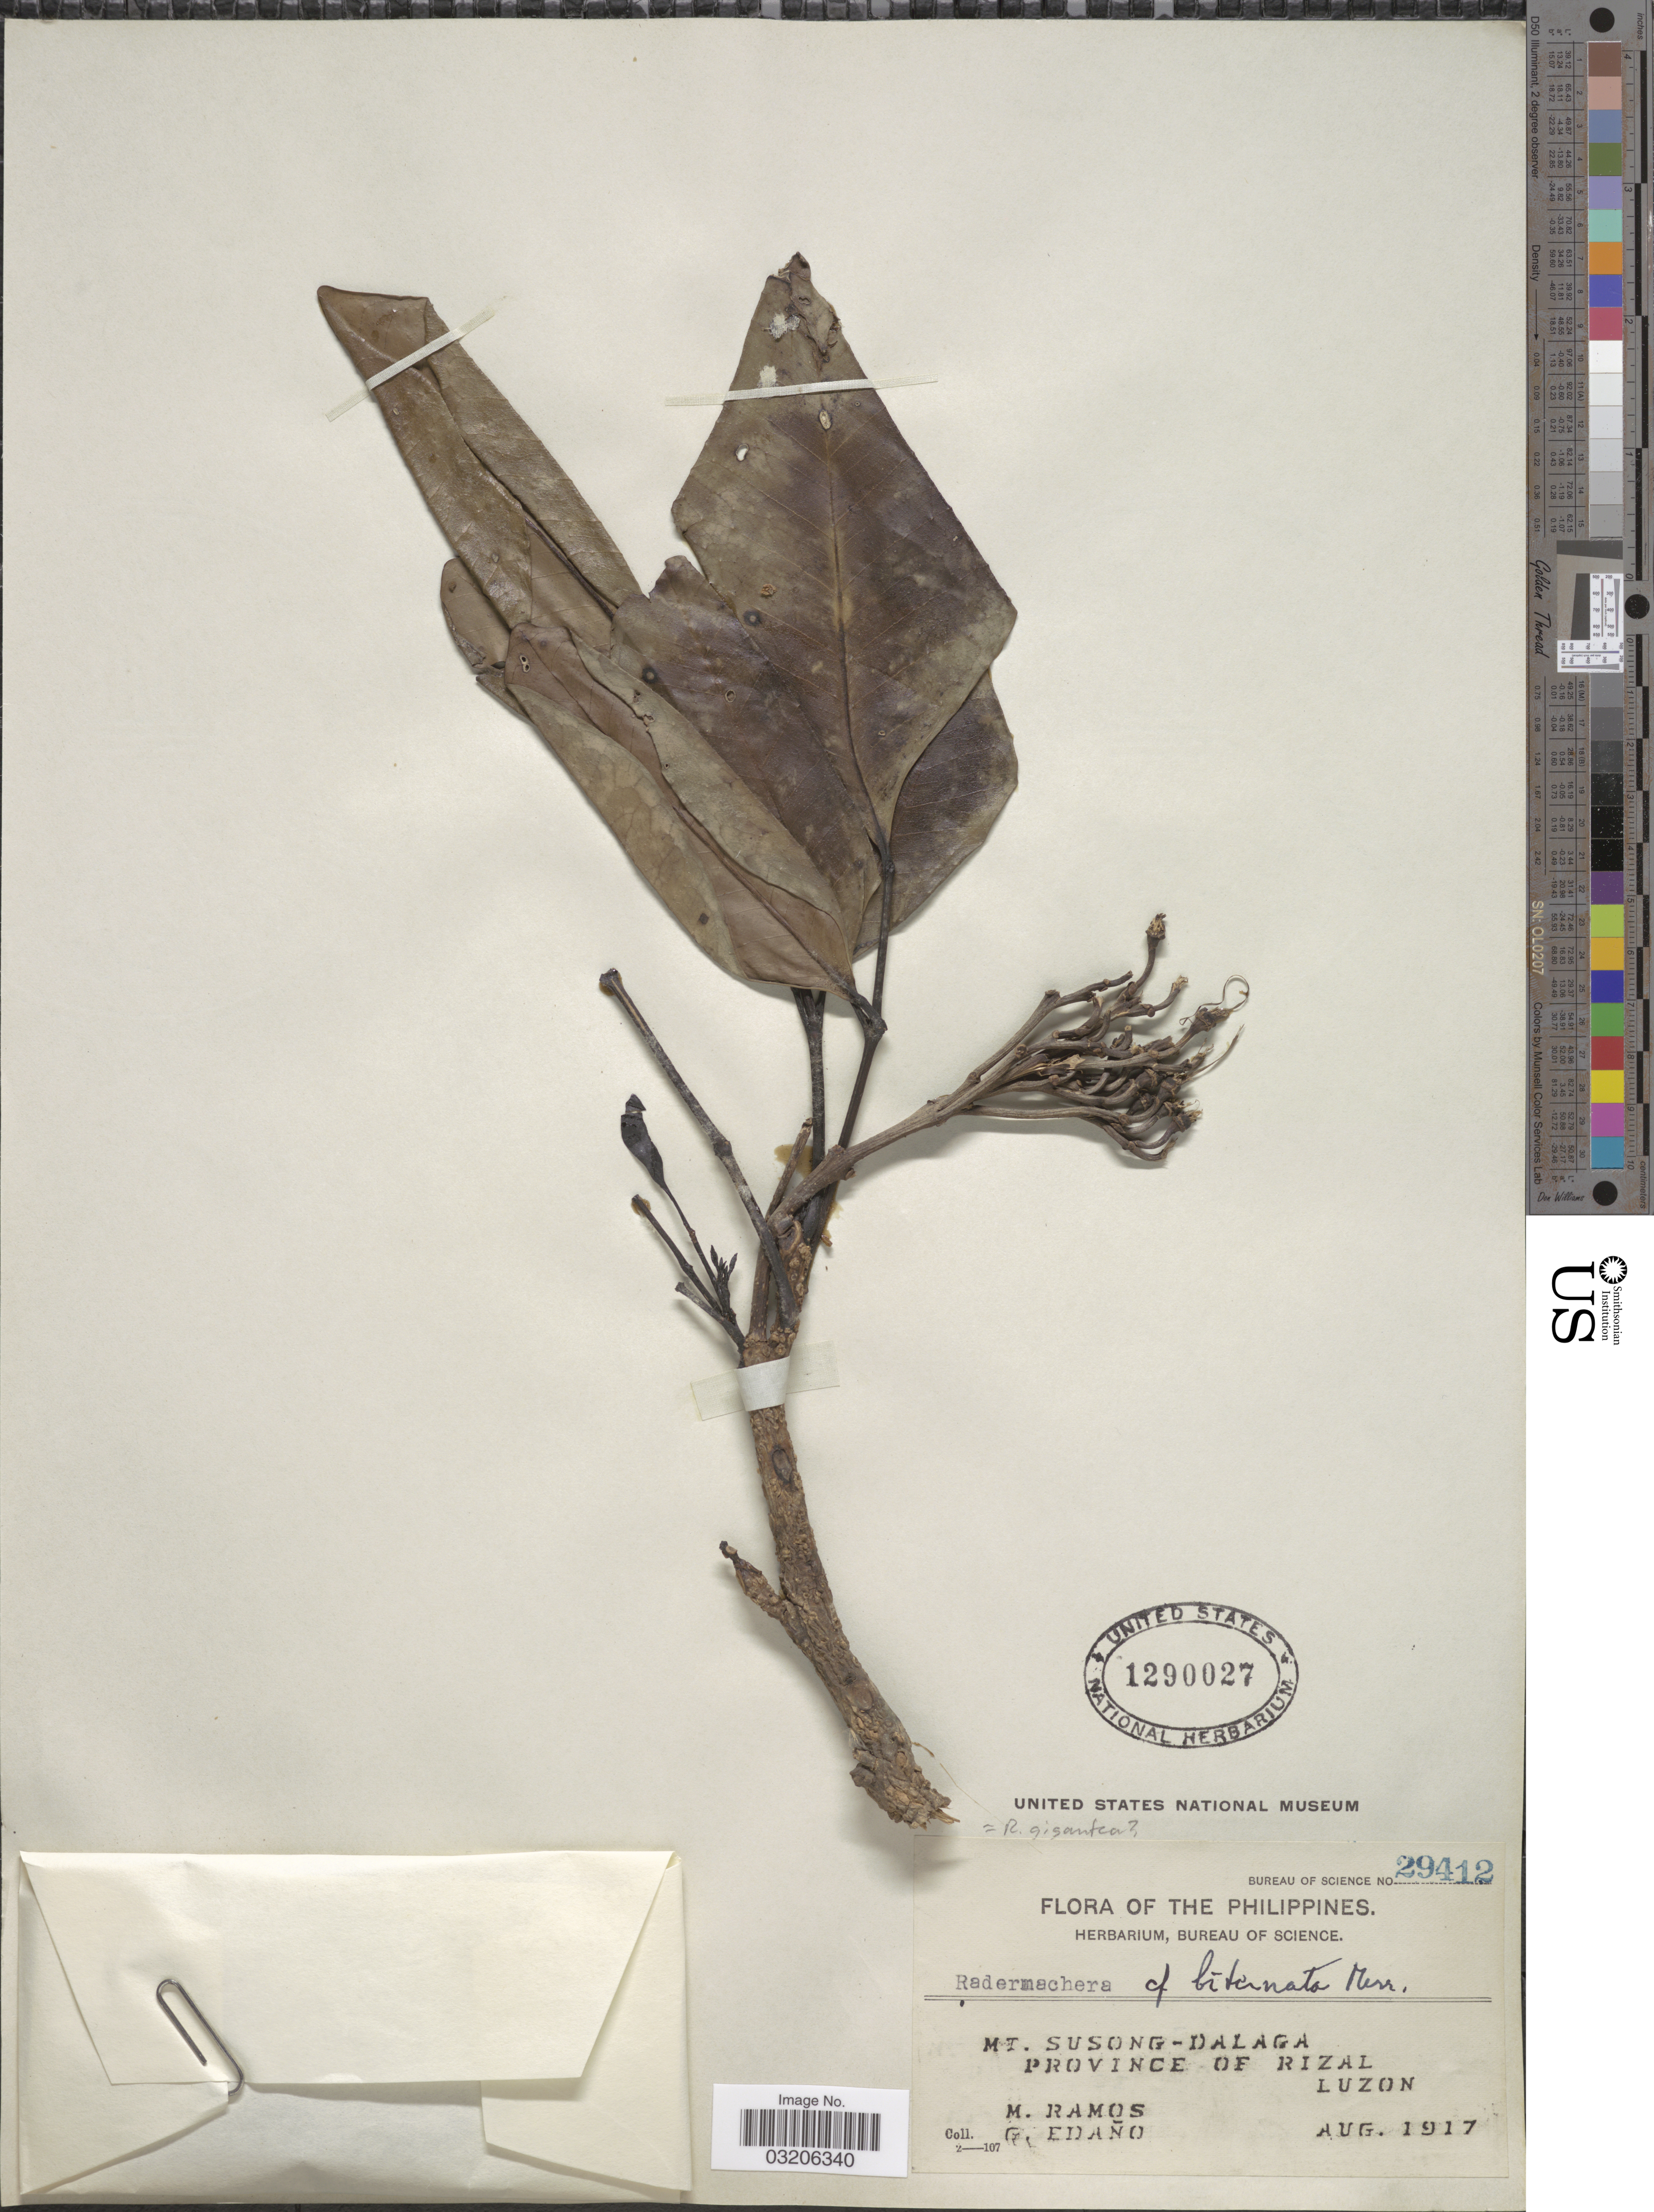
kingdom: Plantae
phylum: Tracheophyta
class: Magnoliopsida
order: Lamiales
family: Bignoniaceae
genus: Radermachera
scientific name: Radermachera gigantea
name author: (Blume) Miq.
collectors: M. Ramos & G. Edaño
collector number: Bureau of Science 29412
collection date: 1917-08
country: Philippines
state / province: Calabarzon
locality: Mt. Susong-Dalaga, Province of Rizal, Luzon.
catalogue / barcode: US 1290027